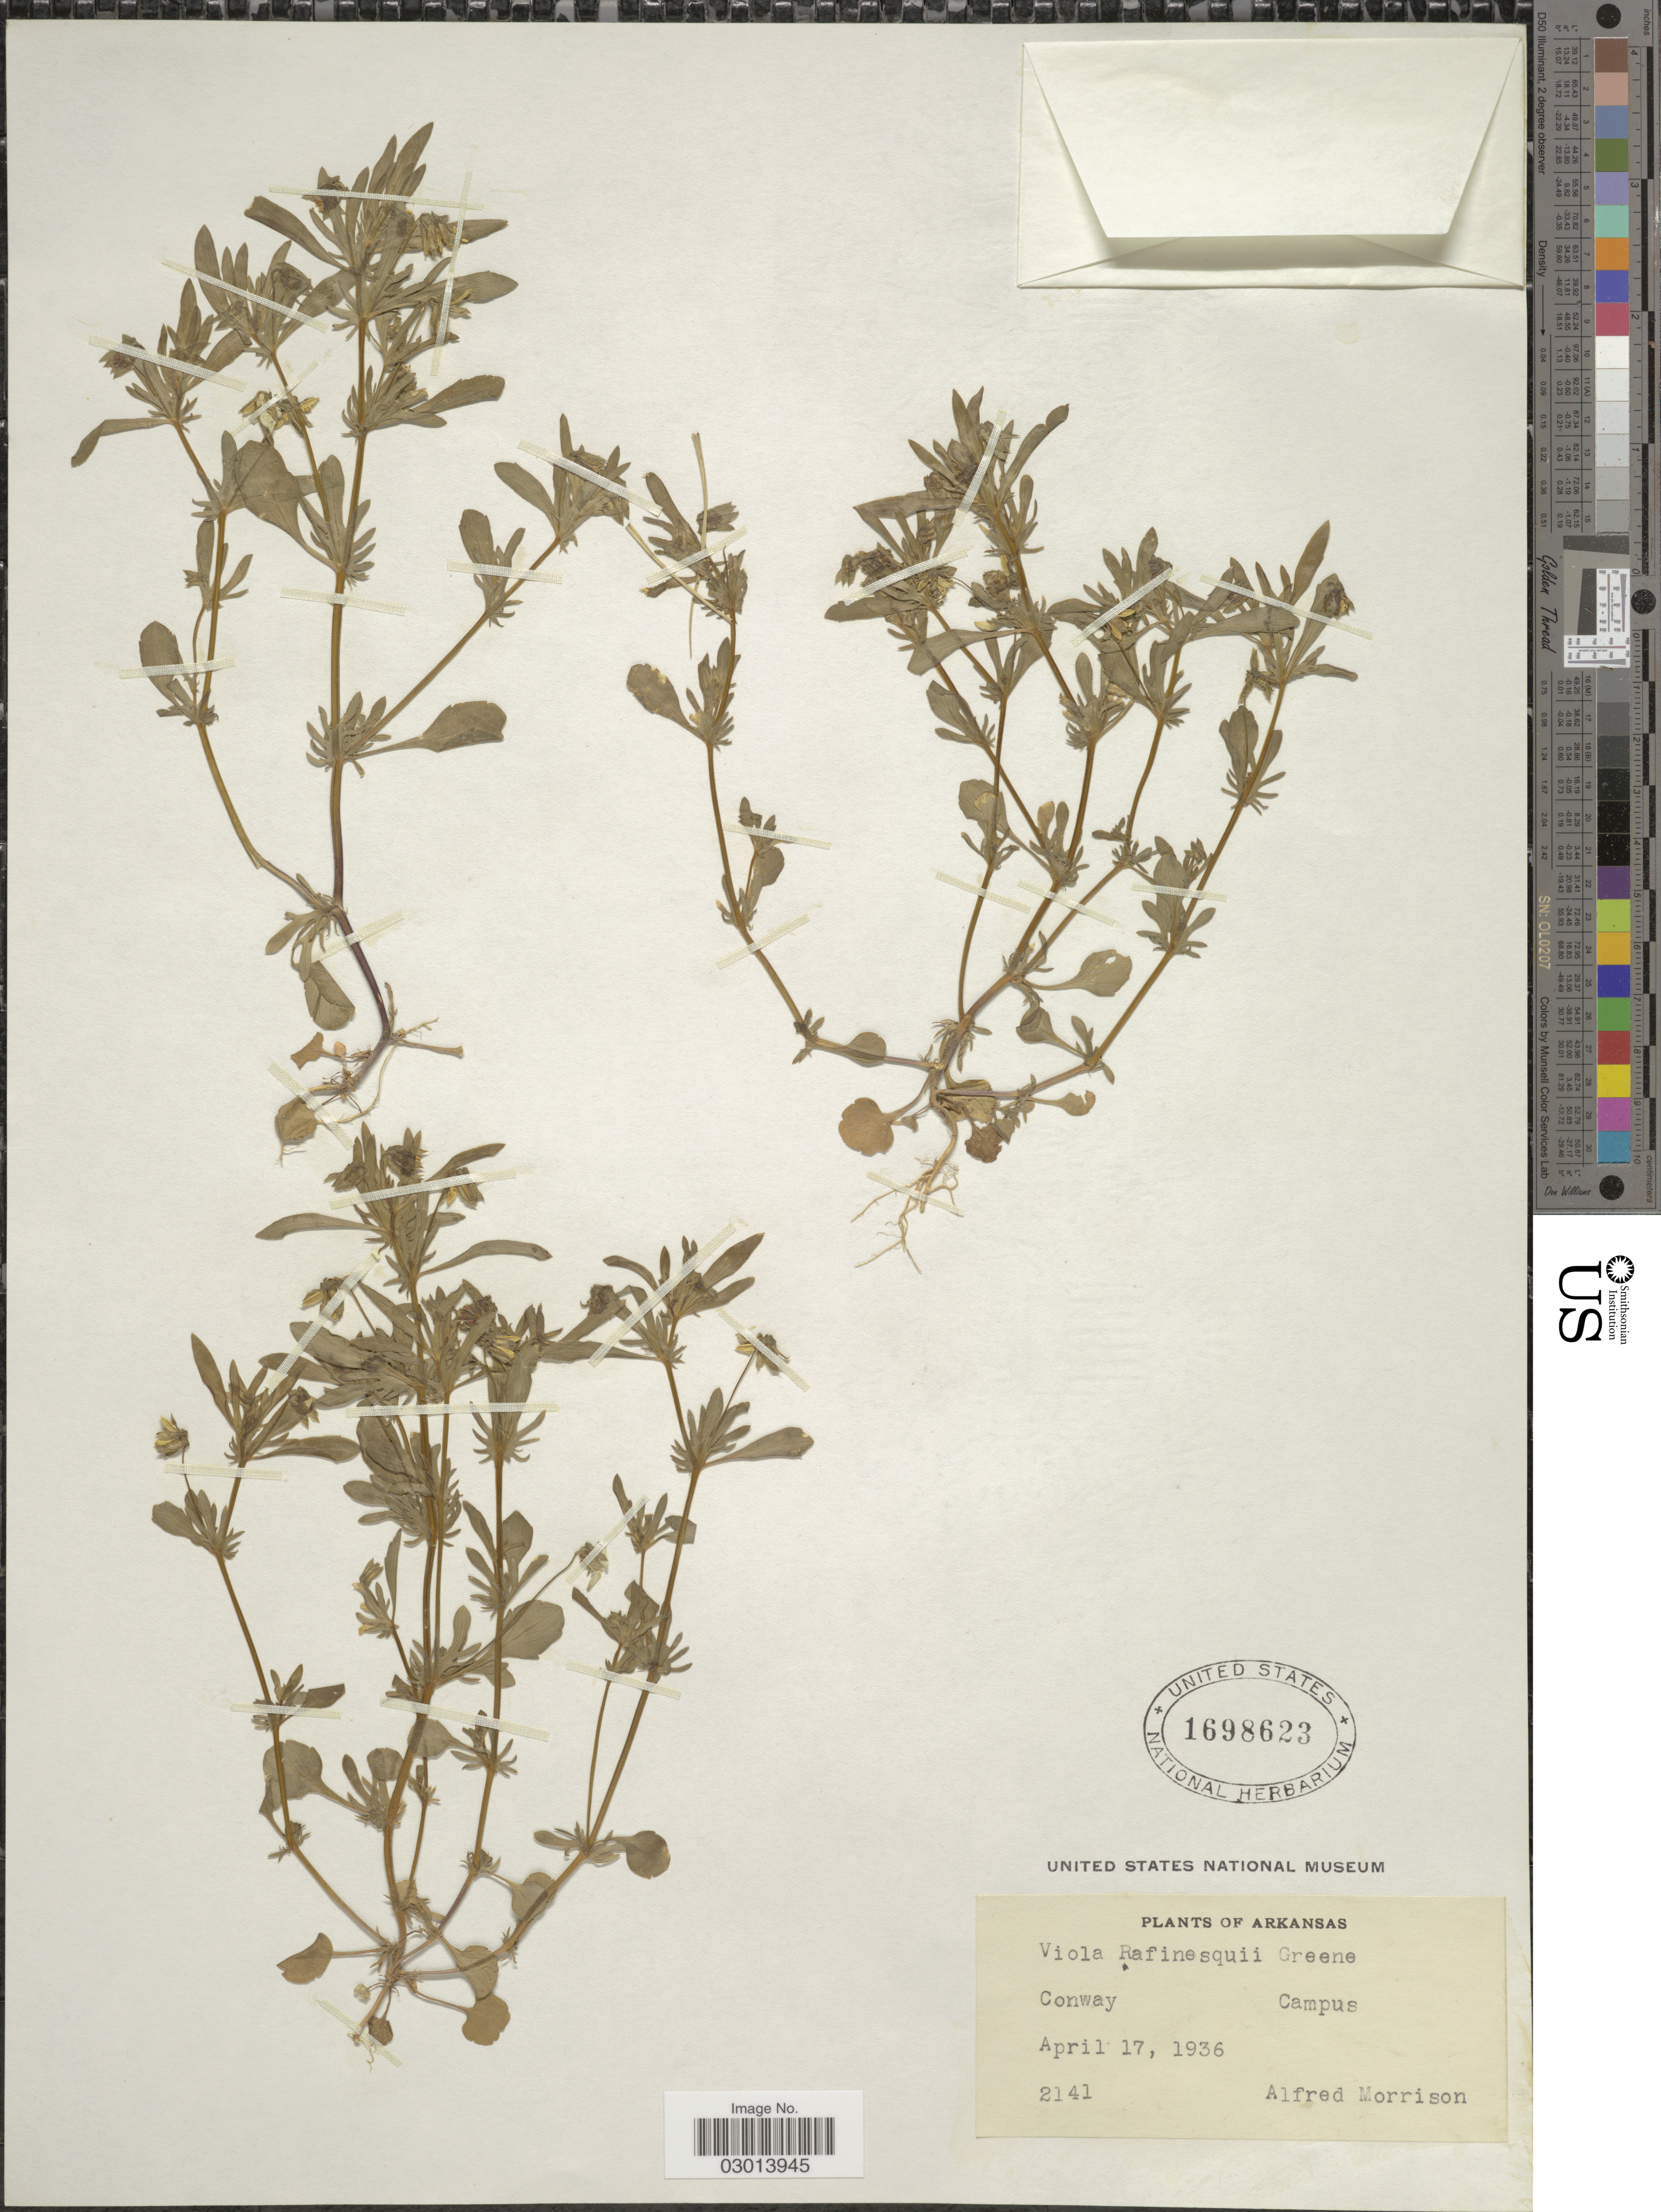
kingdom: Plantae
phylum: Tracheophyta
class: Magnoliopsida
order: Malpighiales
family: Violaceae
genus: Viola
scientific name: Viola rafinesquei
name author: Greene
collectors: A. Morrison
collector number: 2141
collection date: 1936-04-17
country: United States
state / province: Arkansas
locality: Conway, Campus.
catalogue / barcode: US 1698623